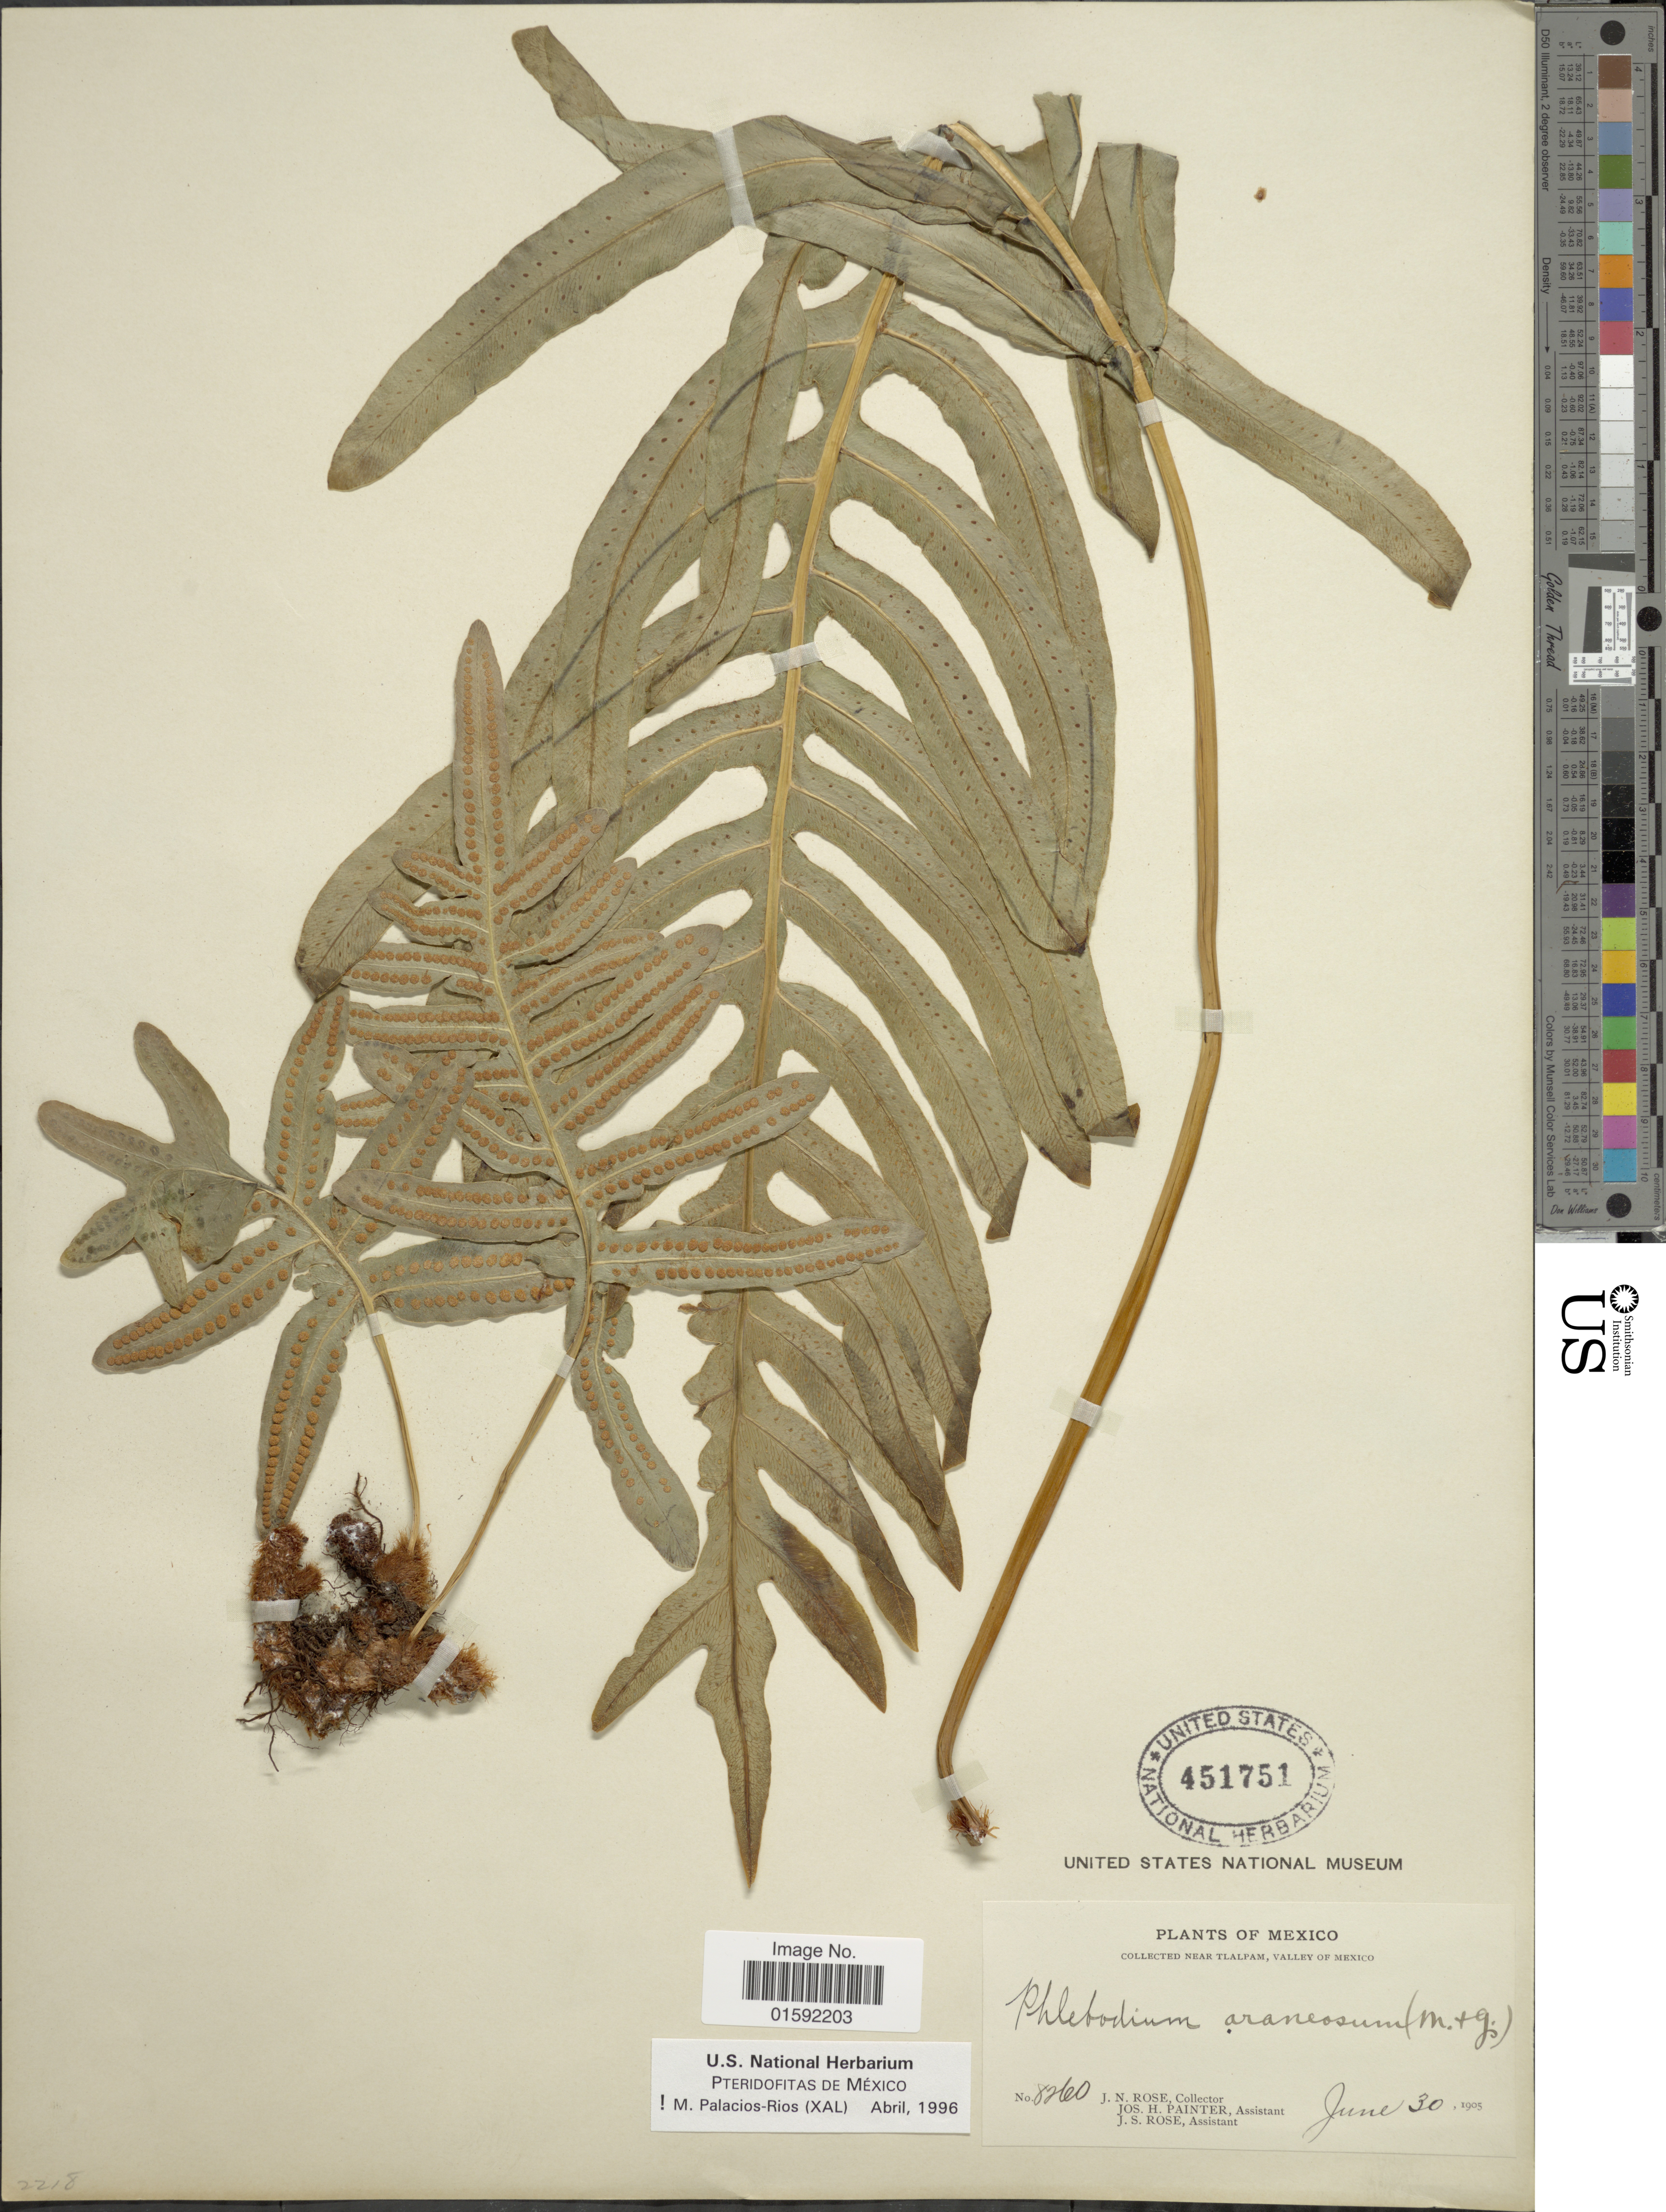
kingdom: Plantae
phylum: Tracheophyta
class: Polypodiopsida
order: Polypodiales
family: Polypodiaceae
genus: Phlebodium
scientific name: Phlebodium araneosum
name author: (M. Martens) Mickel & Beitel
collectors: J. N. Rose, J. H. Painter & J. S. Rose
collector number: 8260*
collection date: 1905-06-30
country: Mexico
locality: Near Tlalpam, Valley of Mexico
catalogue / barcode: US 451751